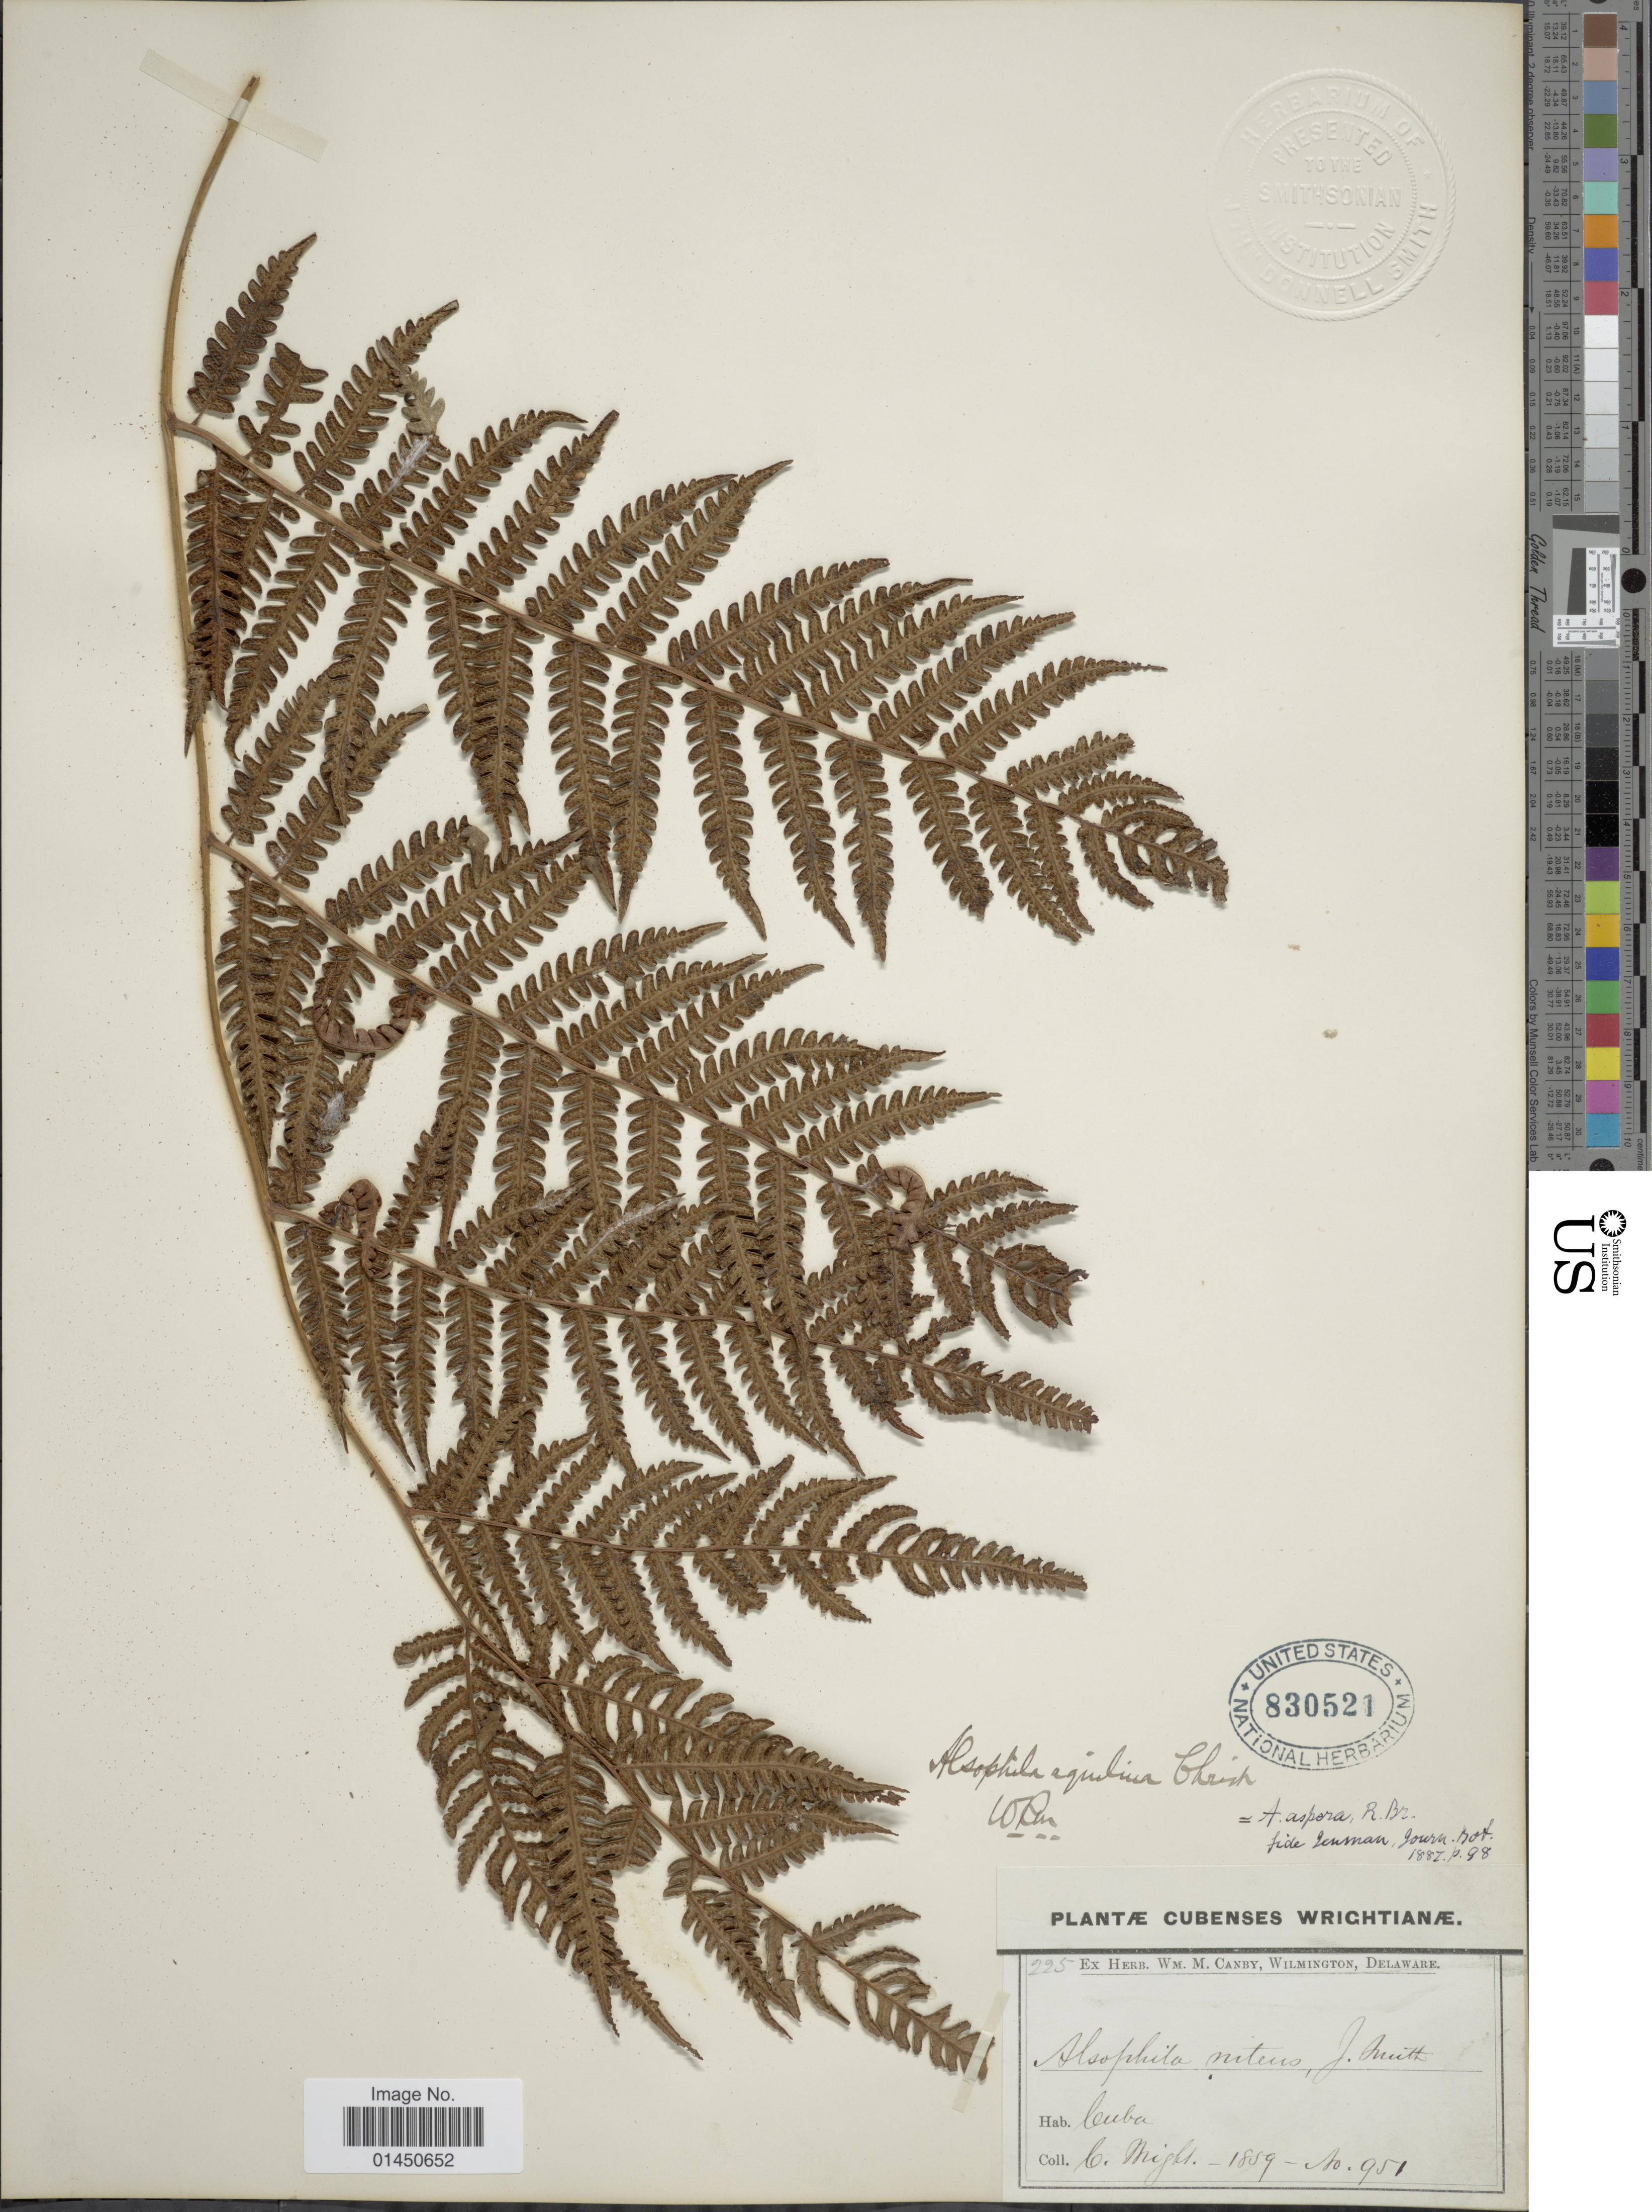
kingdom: Plantae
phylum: Tracheophyta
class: Polypodiopsida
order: Cyatheales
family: Cyatheaceae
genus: Cyathea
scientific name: Cyathea parvula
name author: (Jenman) Domin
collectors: C. Wright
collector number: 951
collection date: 1859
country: Cuba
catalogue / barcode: US 830521